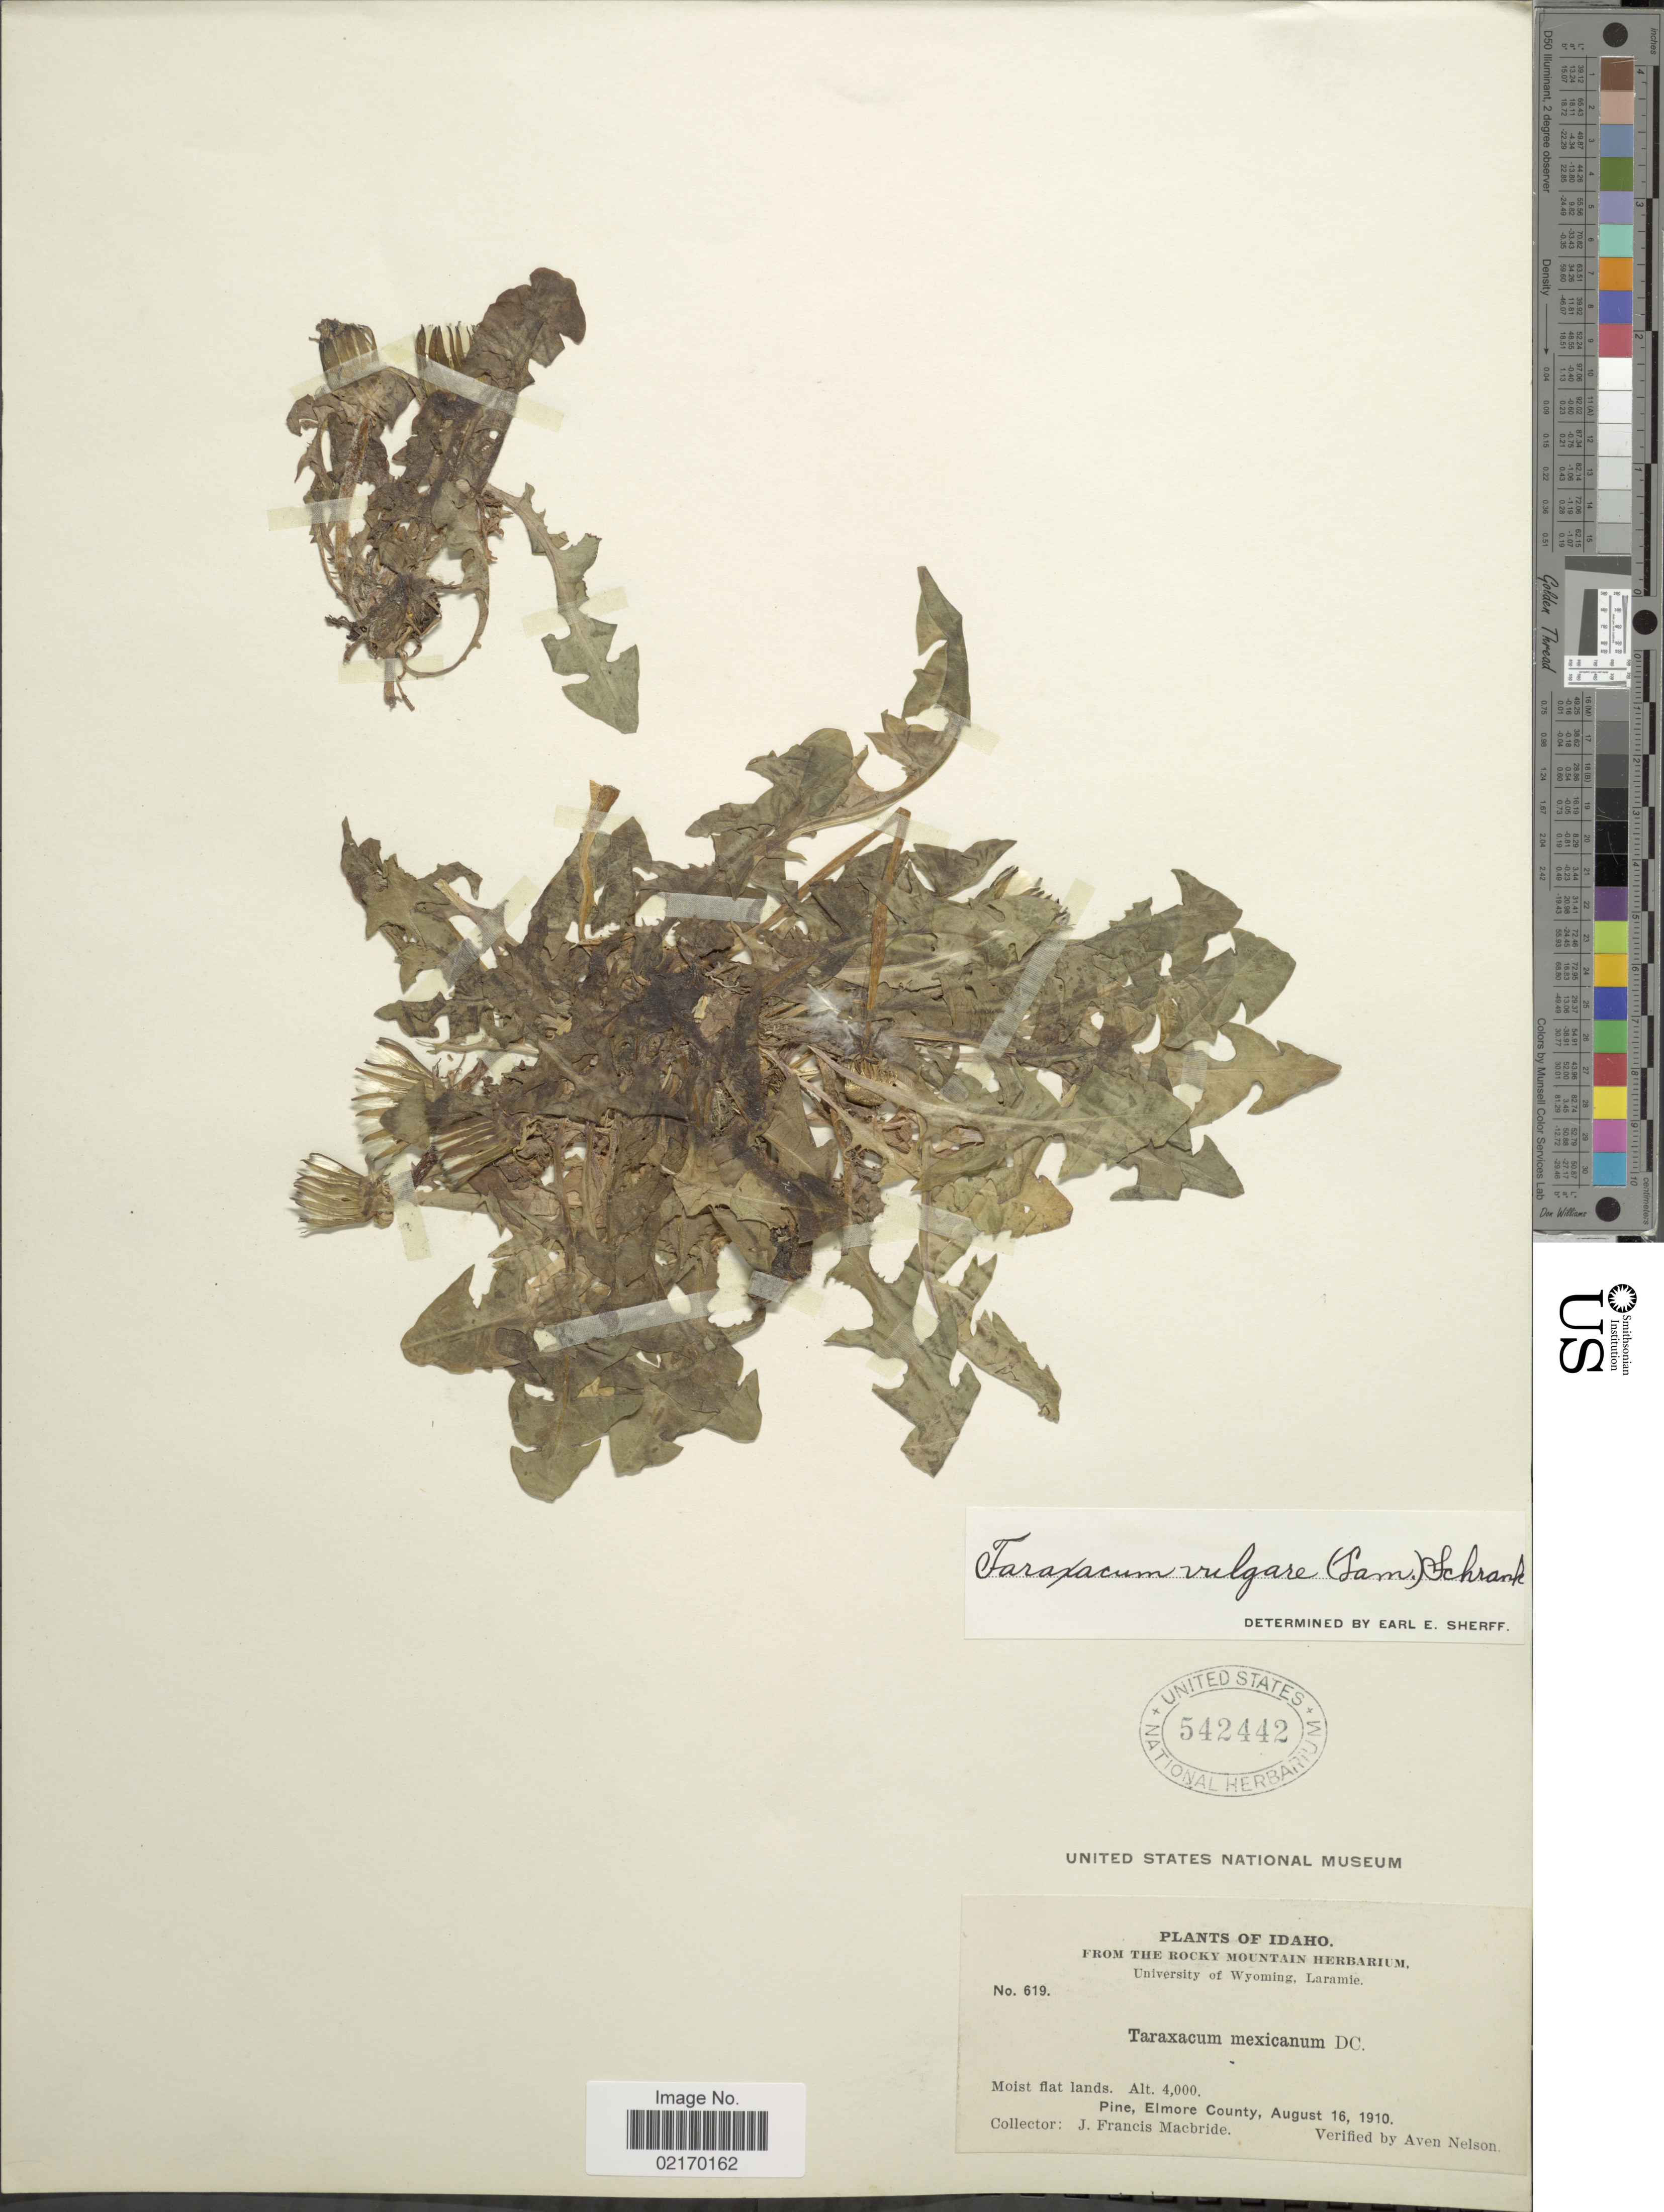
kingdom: Plantae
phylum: Tracheophyta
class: Magnoliopsida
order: Asterales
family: Asteraceae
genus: Taraxacum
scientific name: Taraxacum officinale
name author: G.H. Weber ex F.H. Wigg.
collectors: J. F. Macbride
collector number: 619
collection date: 1910-08-16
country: United States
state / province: Idaho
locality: Moist flat lands, Pine, Elmore County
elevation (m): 1219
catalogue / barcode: US 542442